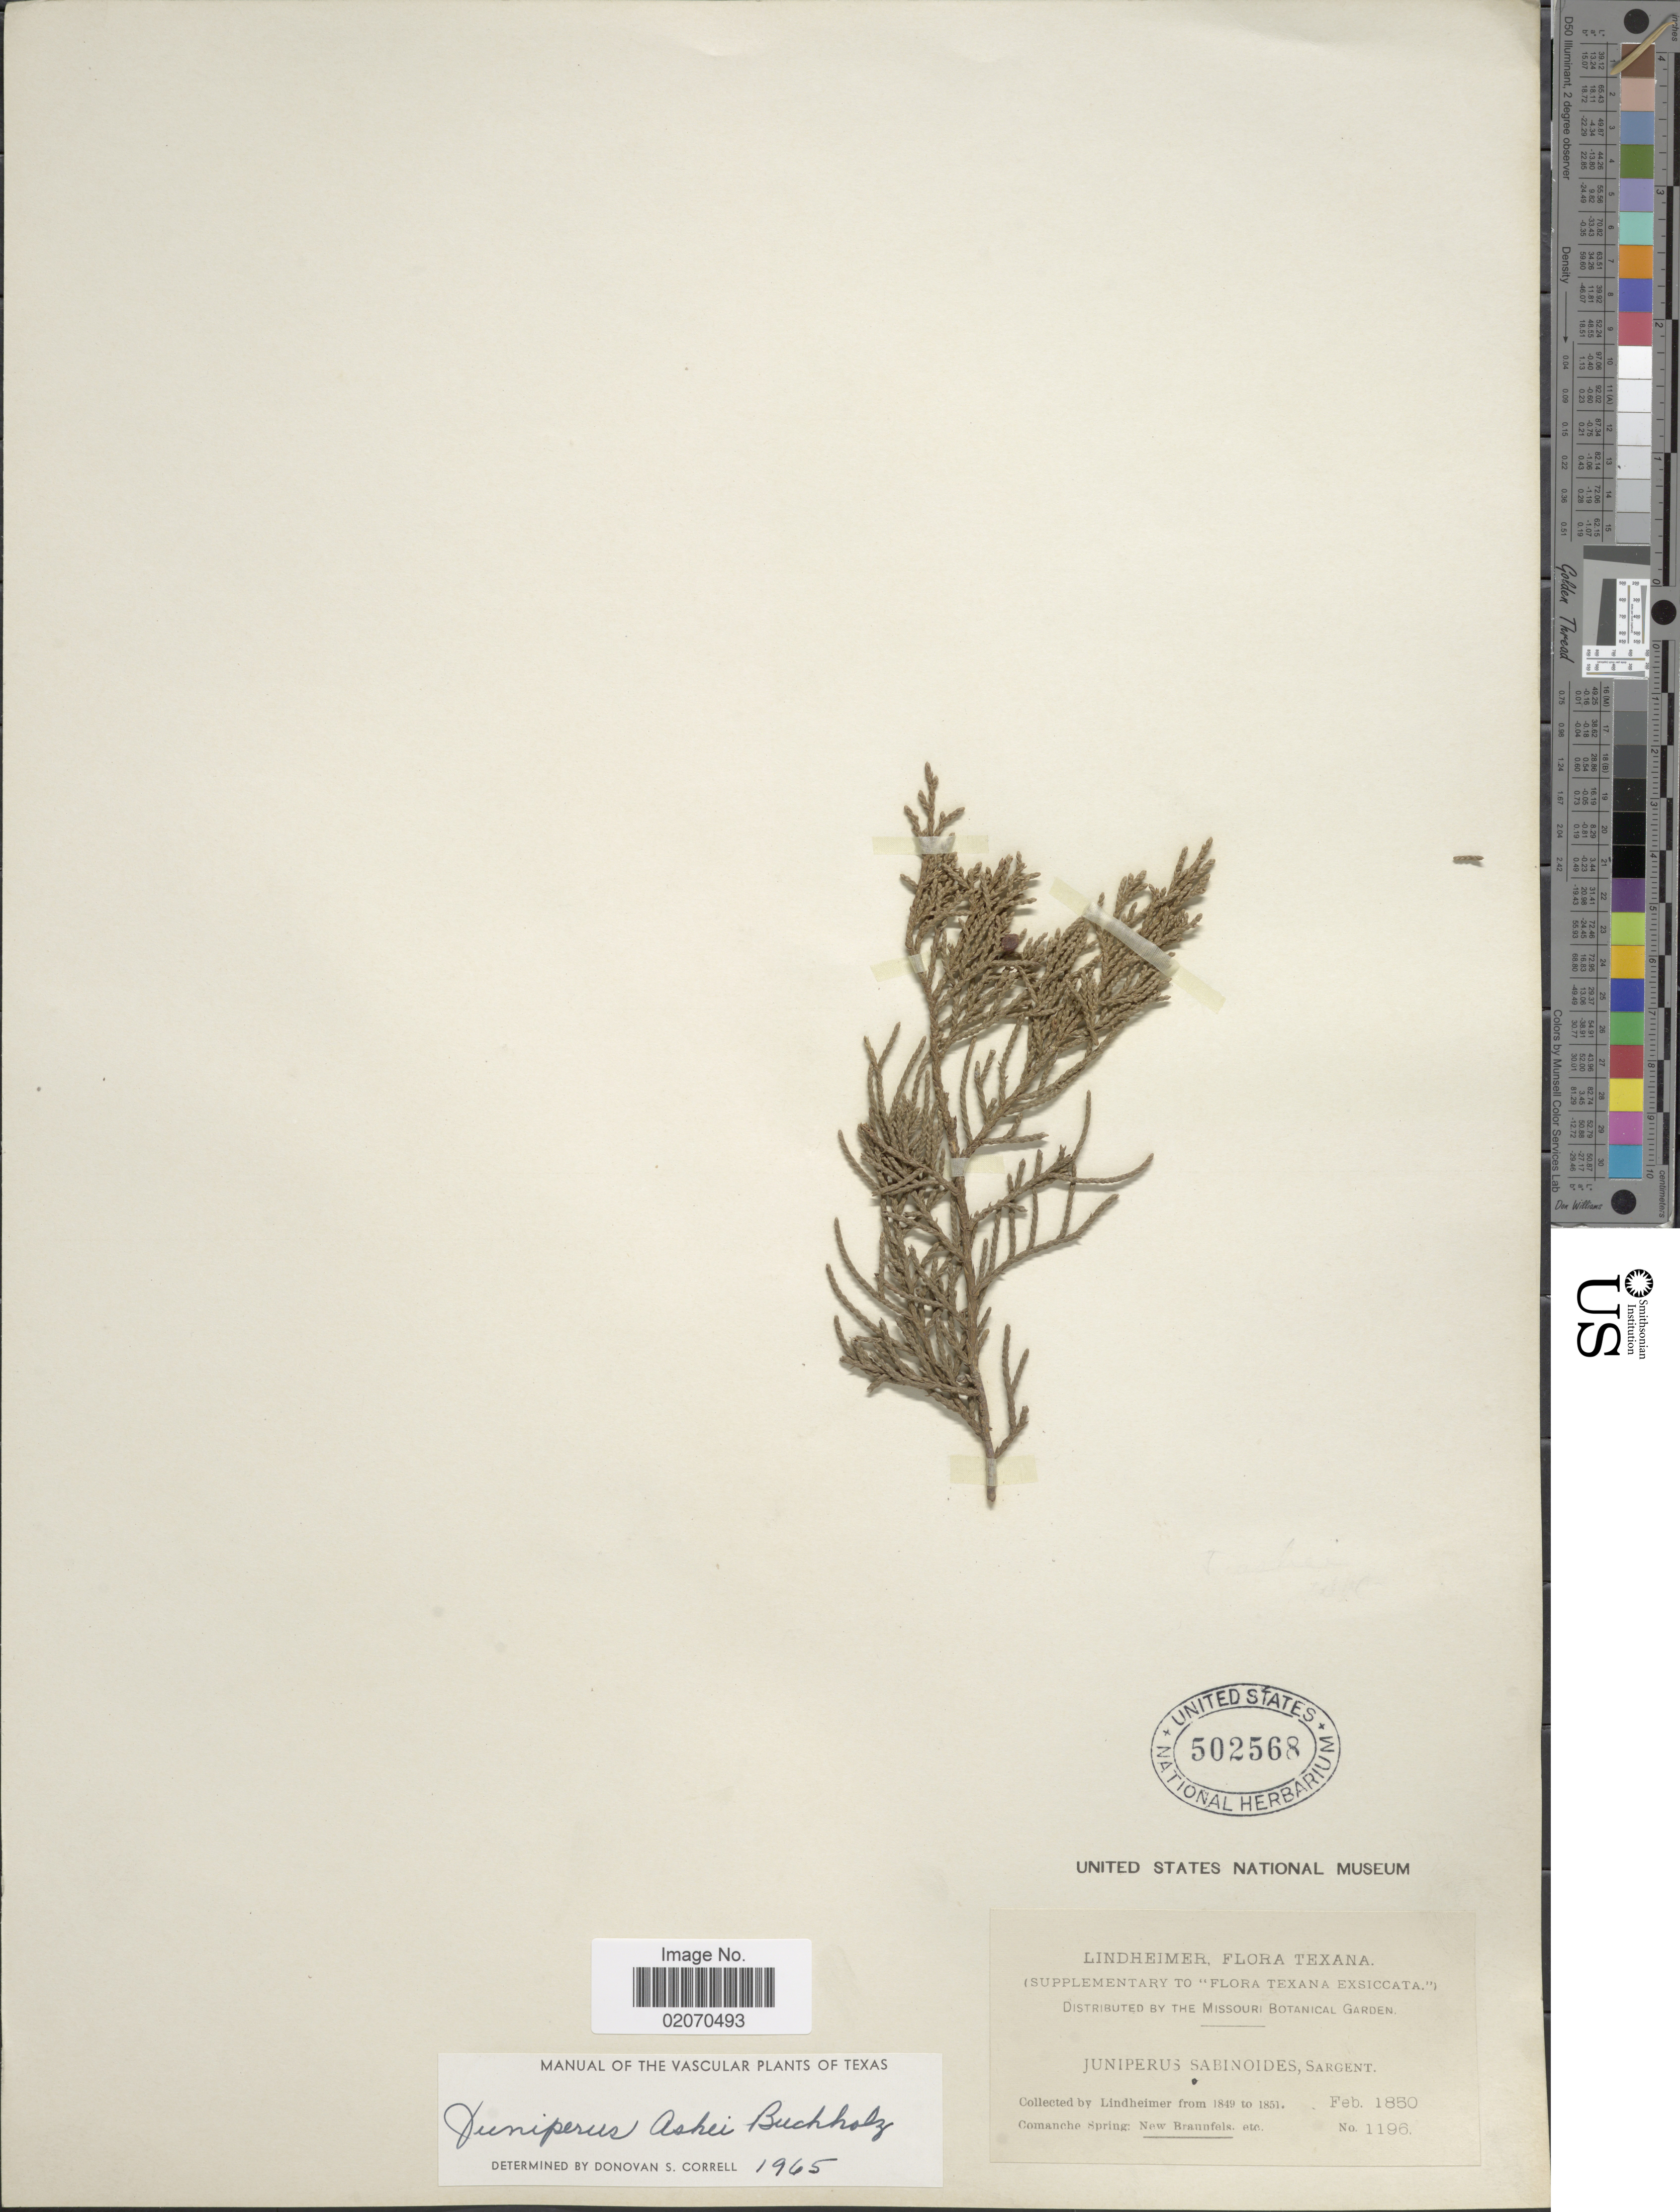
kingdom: Plantae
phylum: Tracheophyta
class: Pinopsida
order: Pinales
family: Cupressaceae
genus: Juniperus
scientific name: Juniperus ashei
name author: J. Buchholz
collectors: -. Lindheimer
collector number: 1196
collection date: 1860-02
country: United States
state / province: Texas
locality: Comanche Spring, New Braunfels, etc.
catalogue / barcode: US 502568